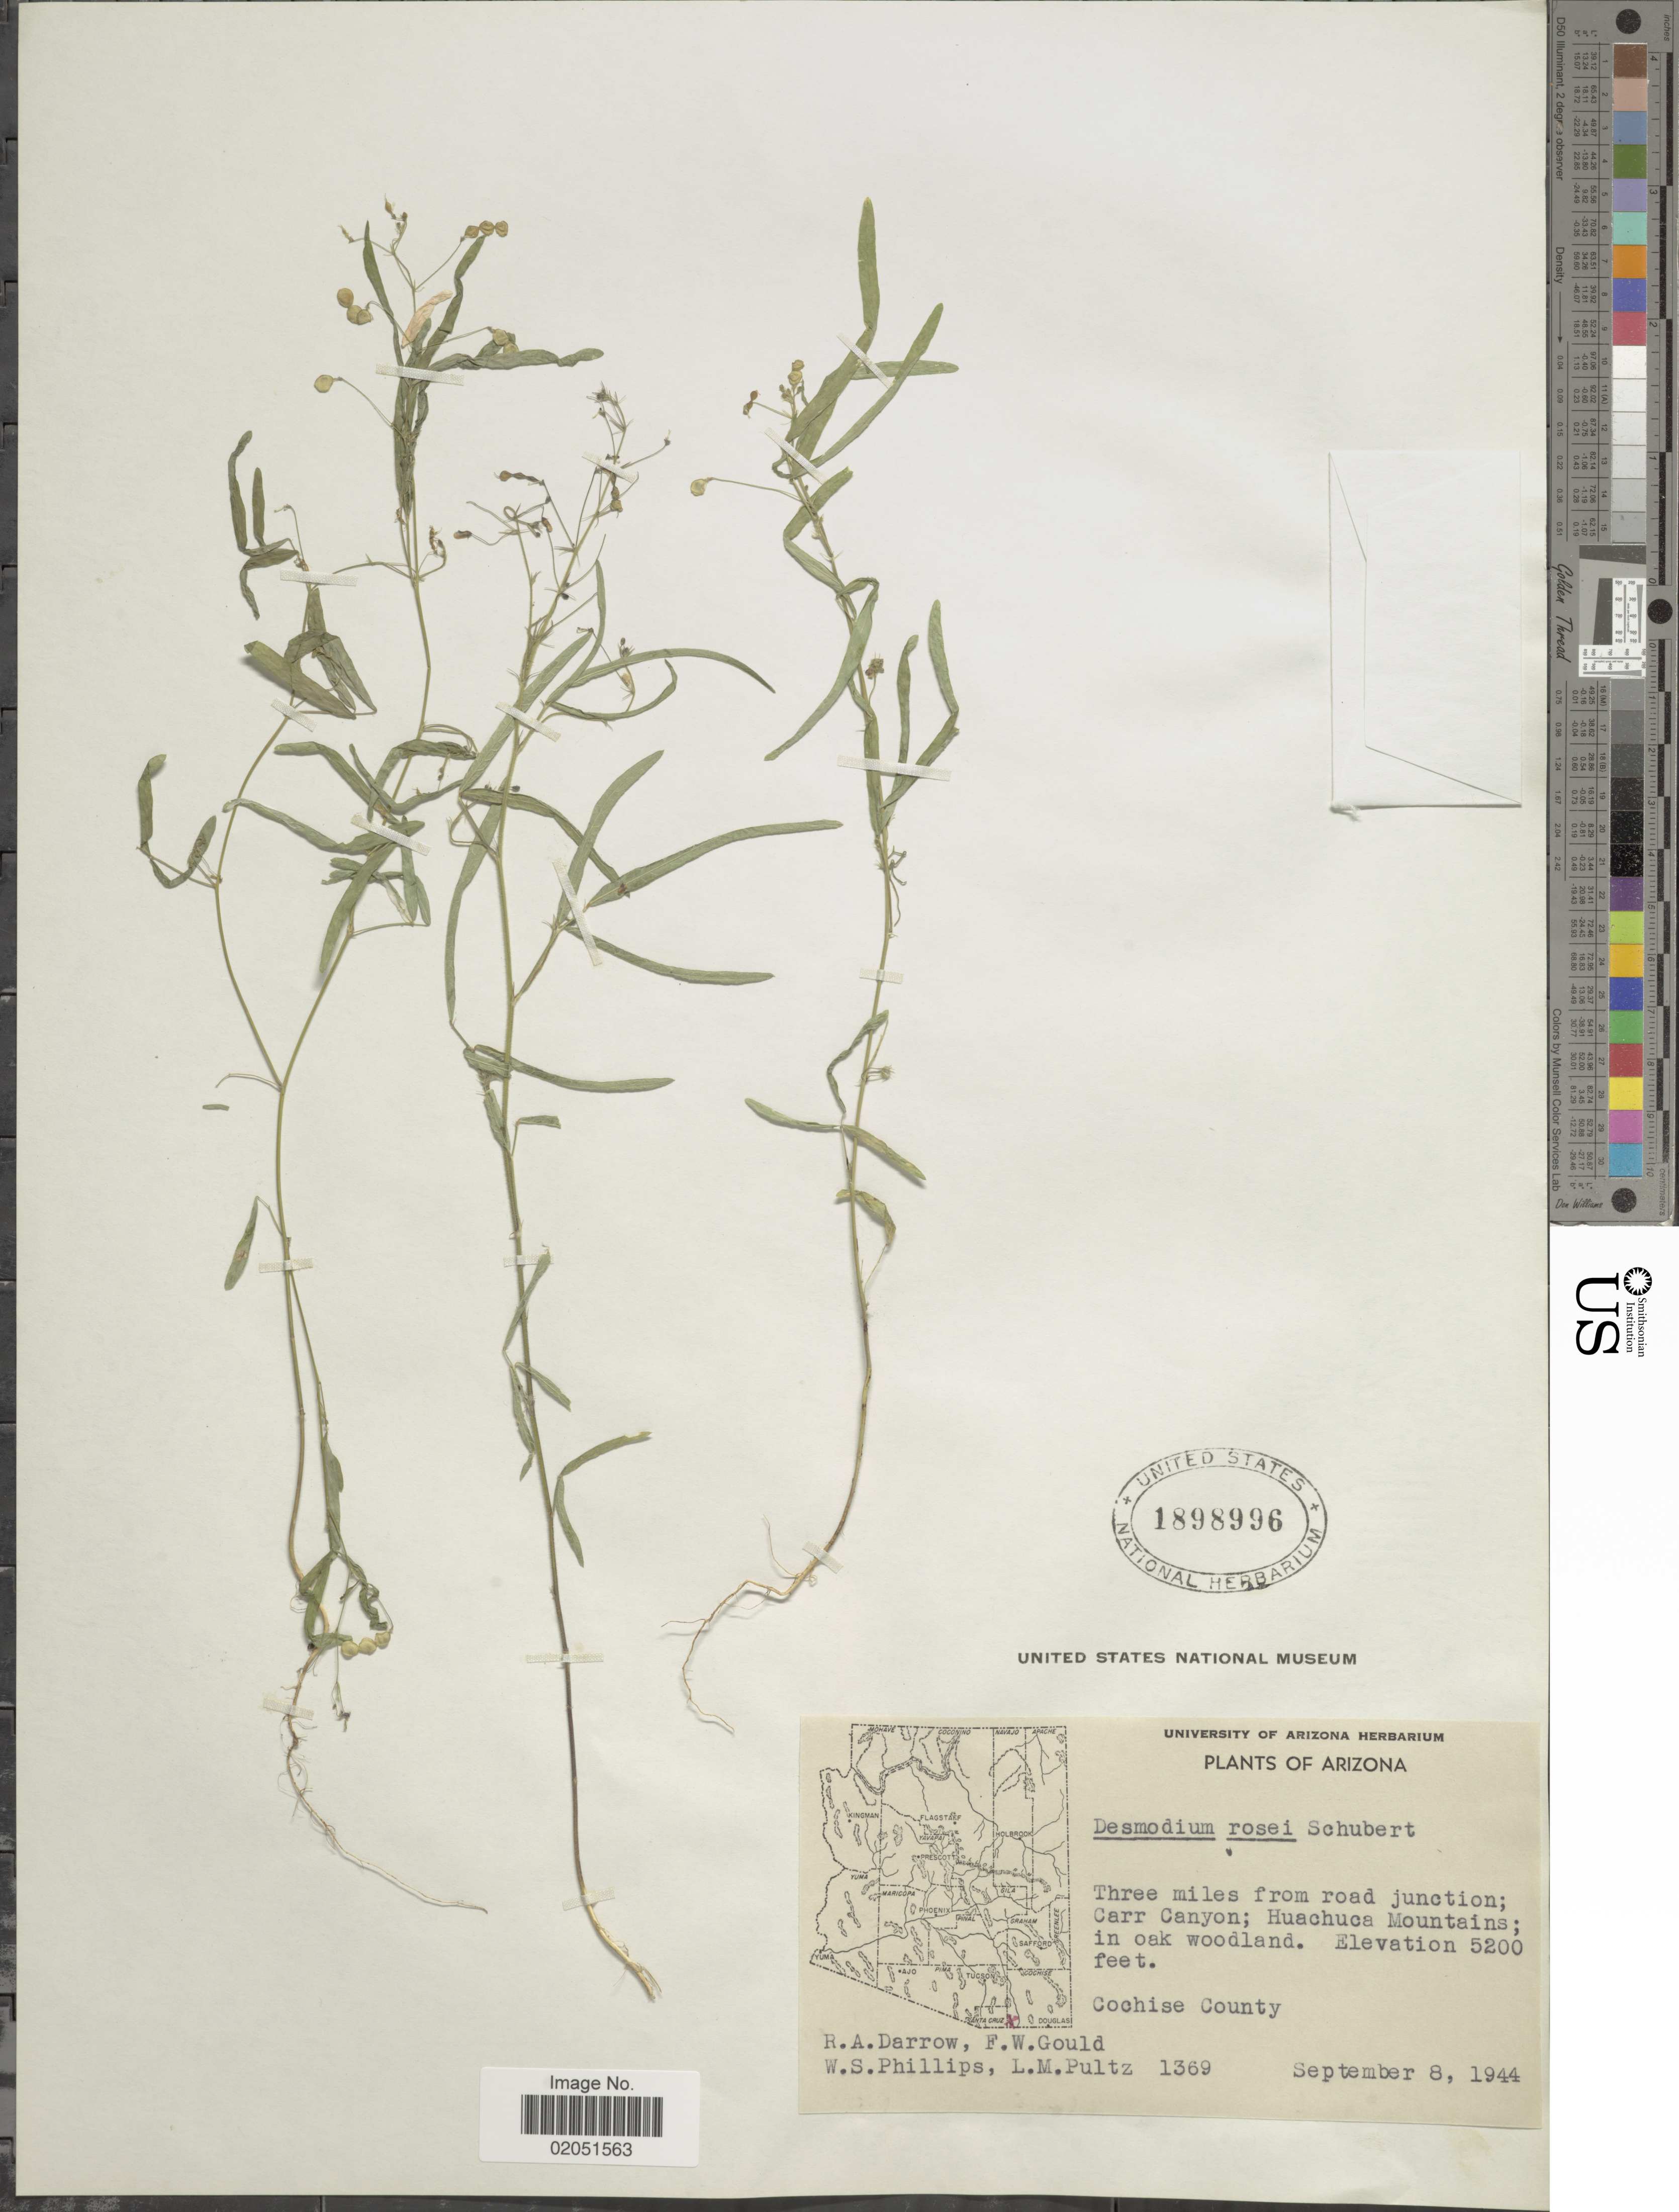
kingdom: Plantae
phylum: Tracheophyta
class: Magnoliopsida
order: Fabales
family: Fabaceae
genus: Desmodium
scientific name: Desmodium rosei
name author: B.G. Schub.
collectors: R. A. Darrow, F. W. Gould, W. S. Phillips & L. Pultz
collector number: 1369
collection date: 1944-09-08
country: United States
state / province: Arizona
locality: Three miles from road junction; Carr Canyon; Huachuca Mountains; in oak woodlans.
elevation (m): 1585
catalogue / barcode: US 1898996